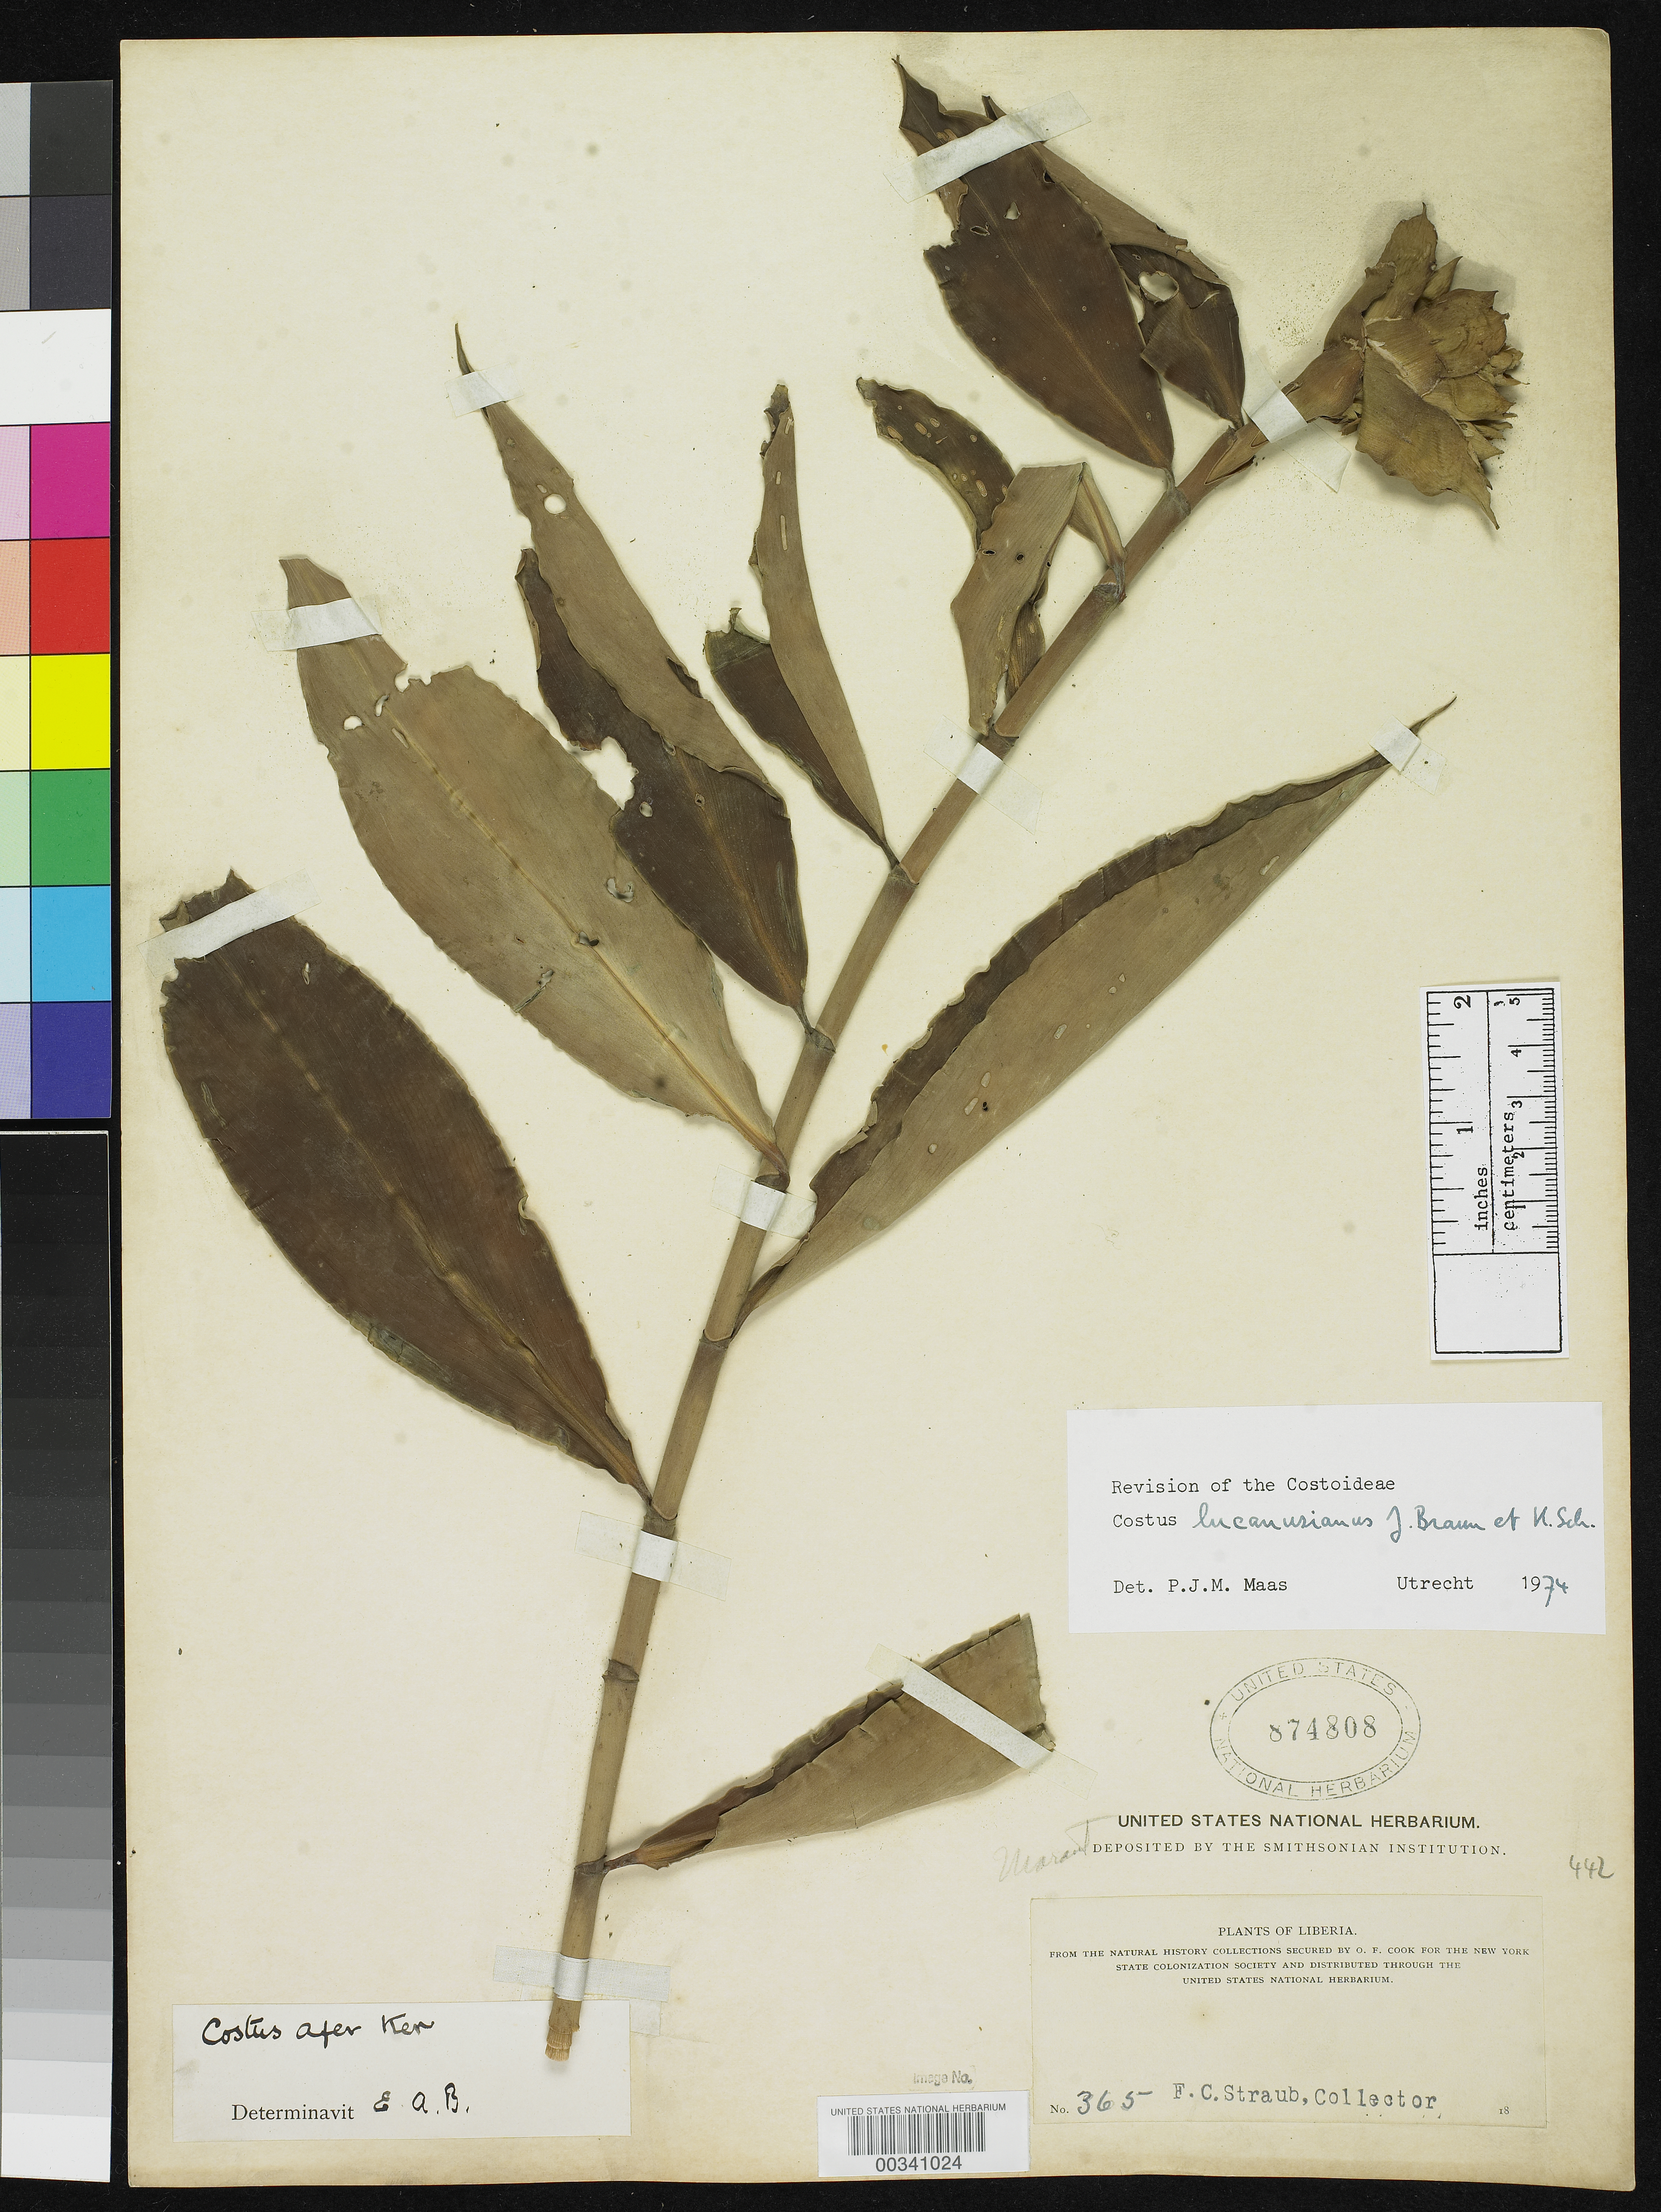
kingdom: Plantae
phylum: Tracheophyta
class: Liliopsida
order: Zingiberales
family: Costaceae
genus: Costus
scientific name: Costus lucanusianus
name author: J. Braun & K. Schum.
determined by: Maas, Paul J. M.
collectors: F. Straub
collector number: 365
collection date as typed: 18--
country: Liberia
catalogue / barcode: US 874808